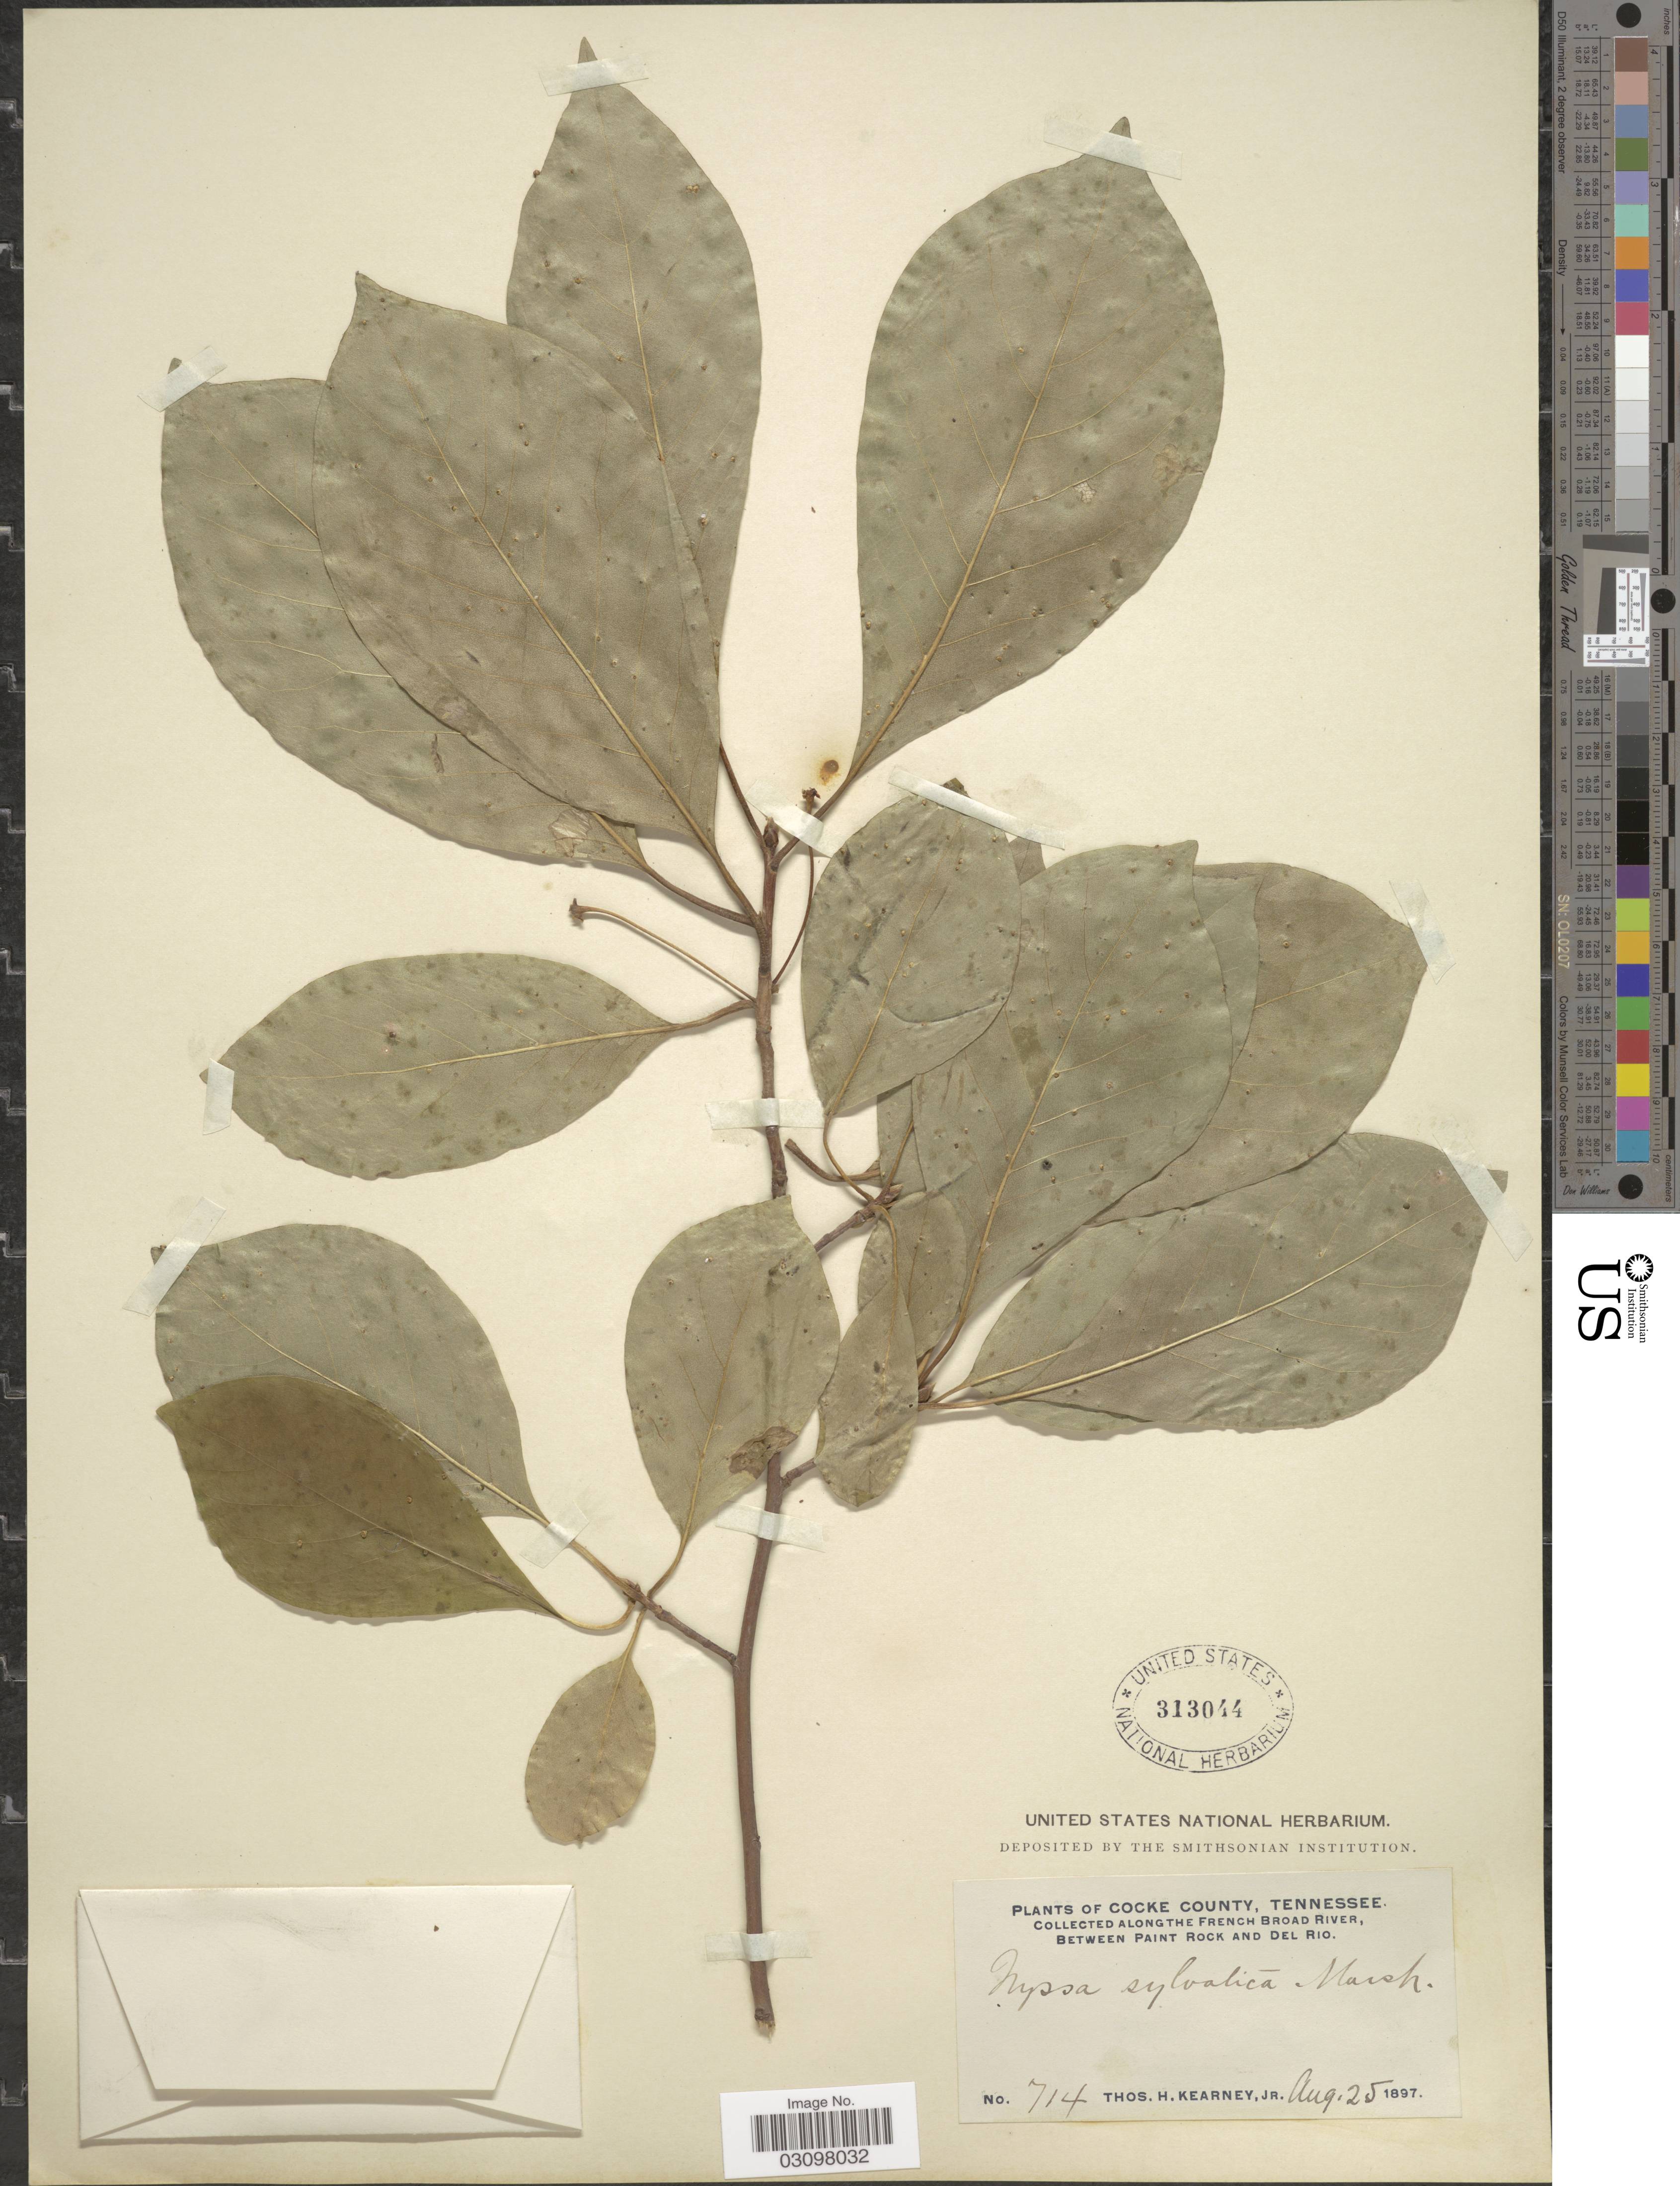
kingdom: Plantae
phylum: Tracheophyta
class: Magnoliopsida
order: Cornales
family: Nyssaceae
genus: Nyssa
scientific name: Nyssa sylvatica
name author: Marshall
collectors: T. H. Kearney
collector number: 714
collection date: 1897-08-25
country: United States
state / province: Tennessee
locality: Cocke County. Along the French Broad River, between Paint Rock and Del Rio.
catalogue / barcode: US 313044